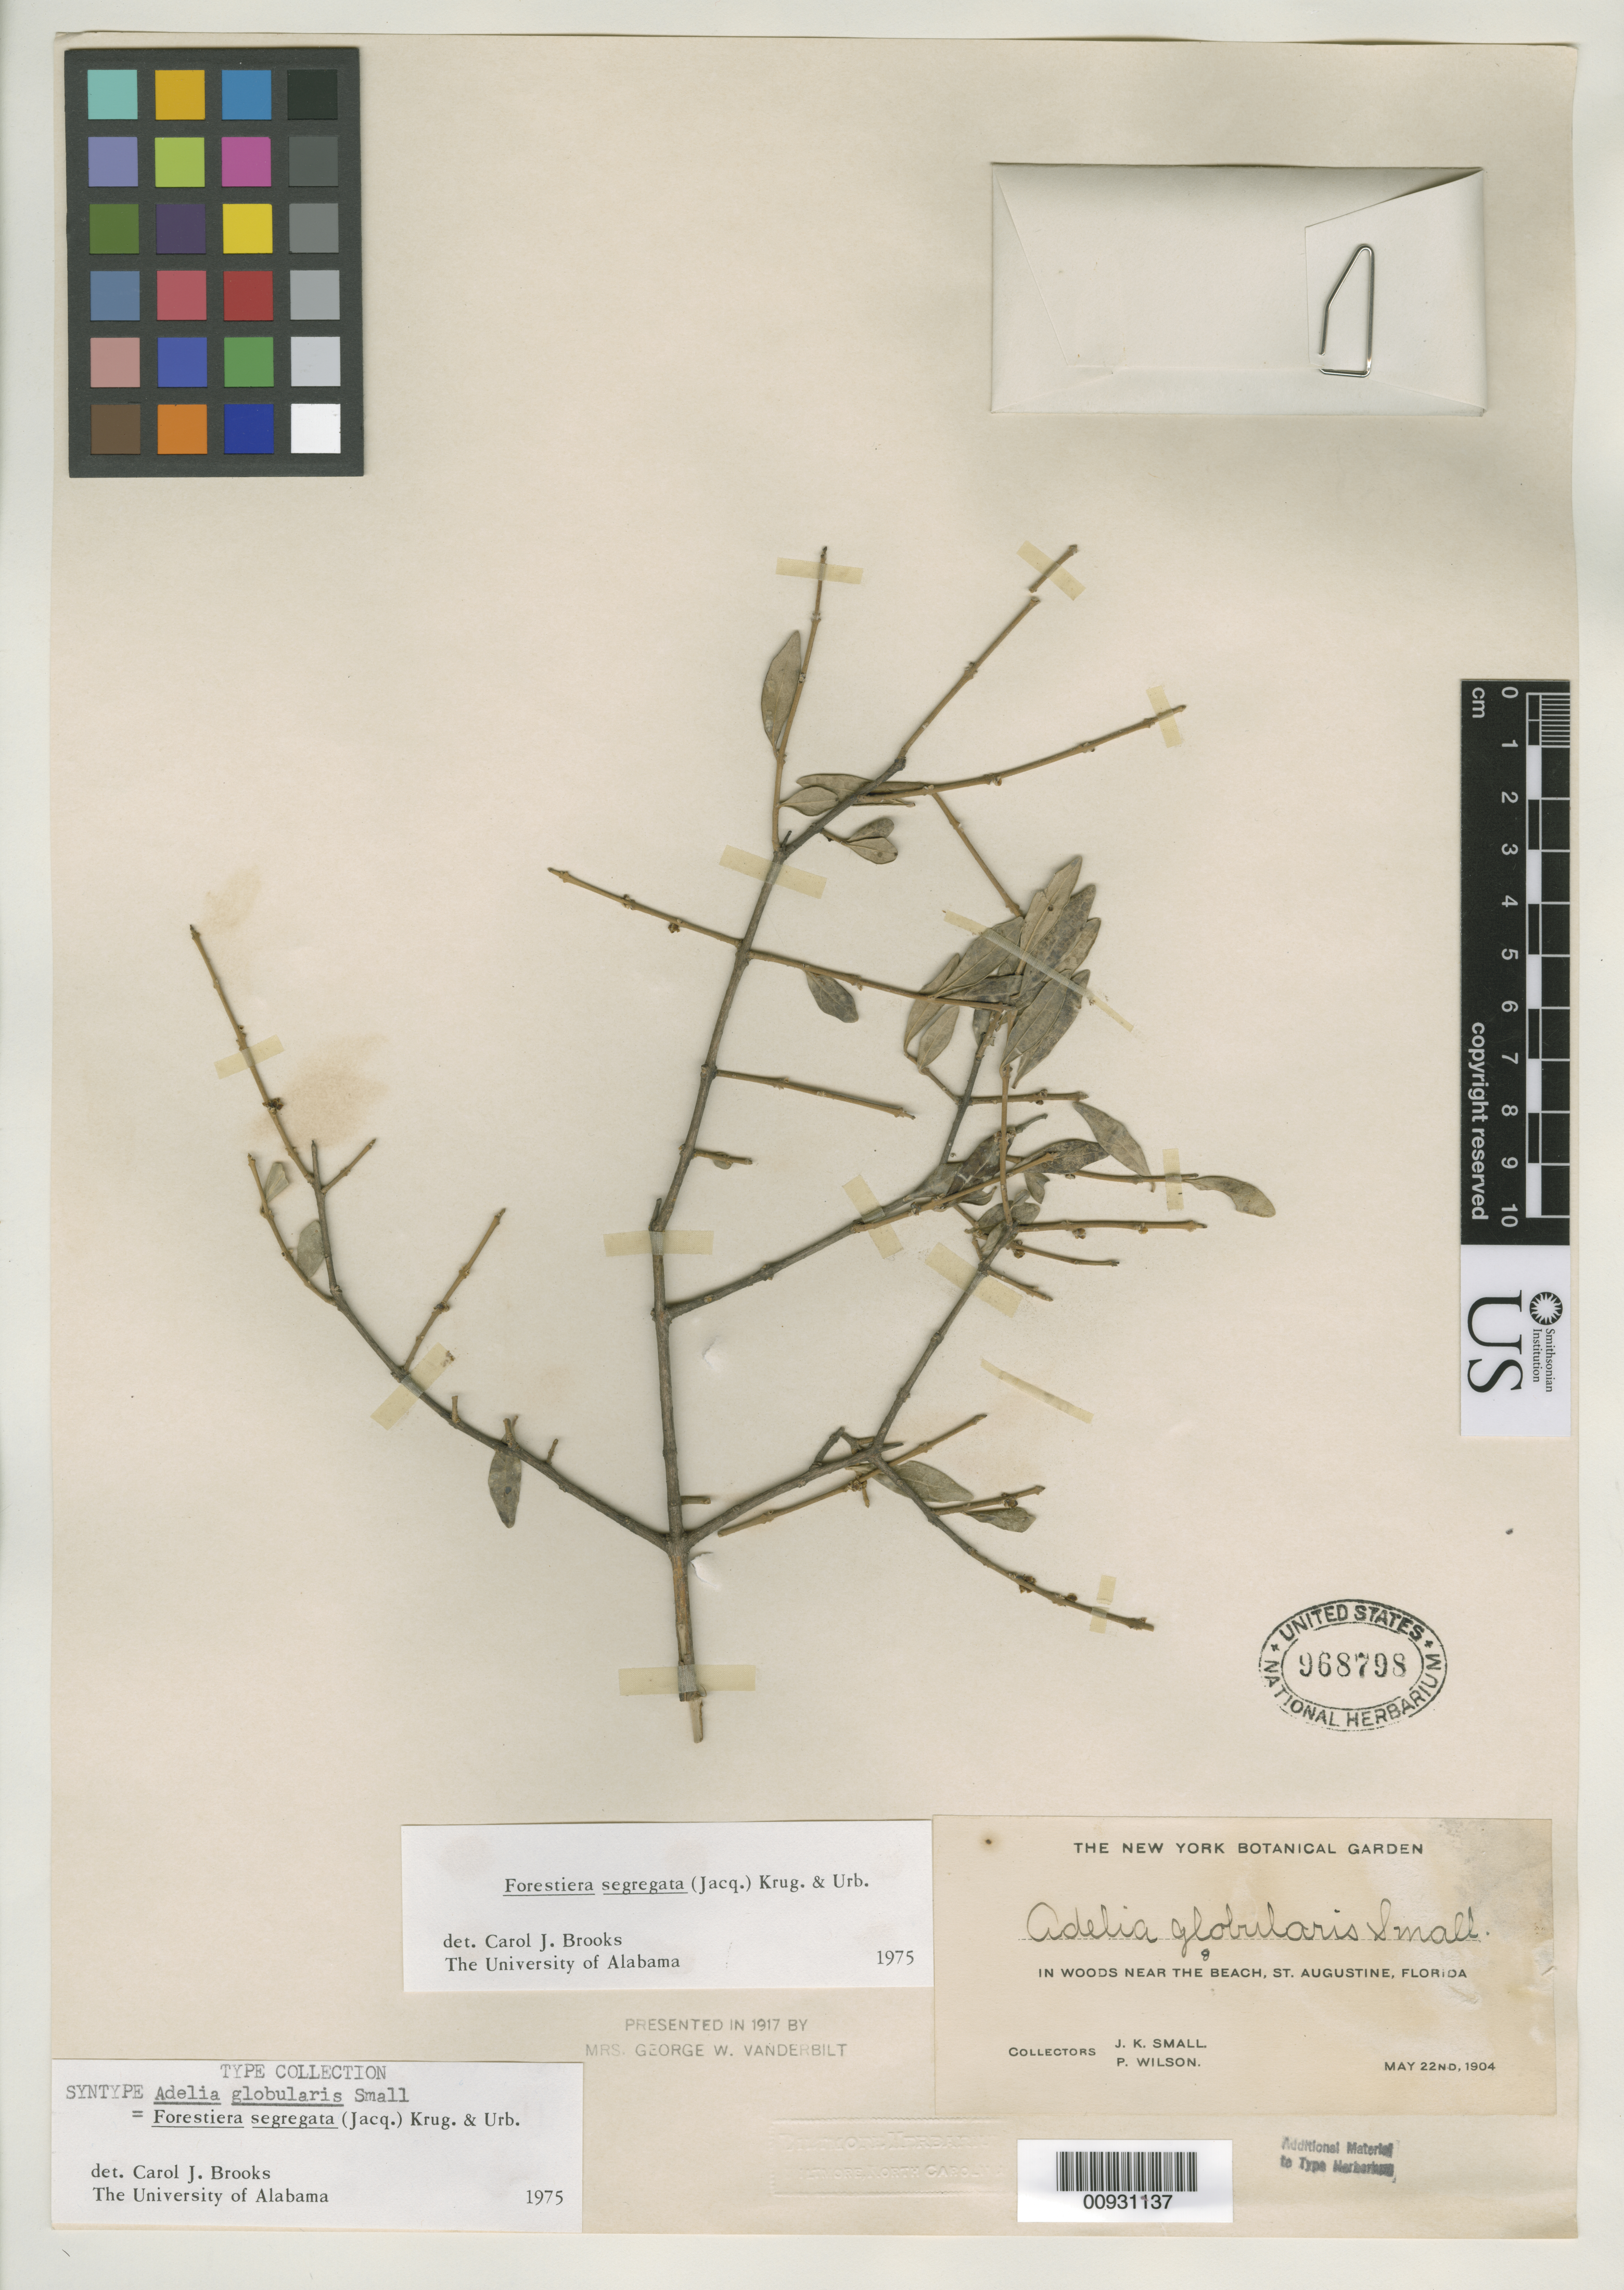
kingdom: Plantae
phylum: Tracheophyta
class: Magnoliopsida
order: Lamiales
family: Oleaceae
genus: Adelia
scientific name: Adelia globularis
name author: Small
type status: Syntype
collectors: J. K. Small & P. Wilson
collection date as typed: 22 May 1904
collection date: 1904-05-22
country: United States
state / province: Florida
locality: St. Johns. St. Augustine.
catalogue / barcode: US 968798